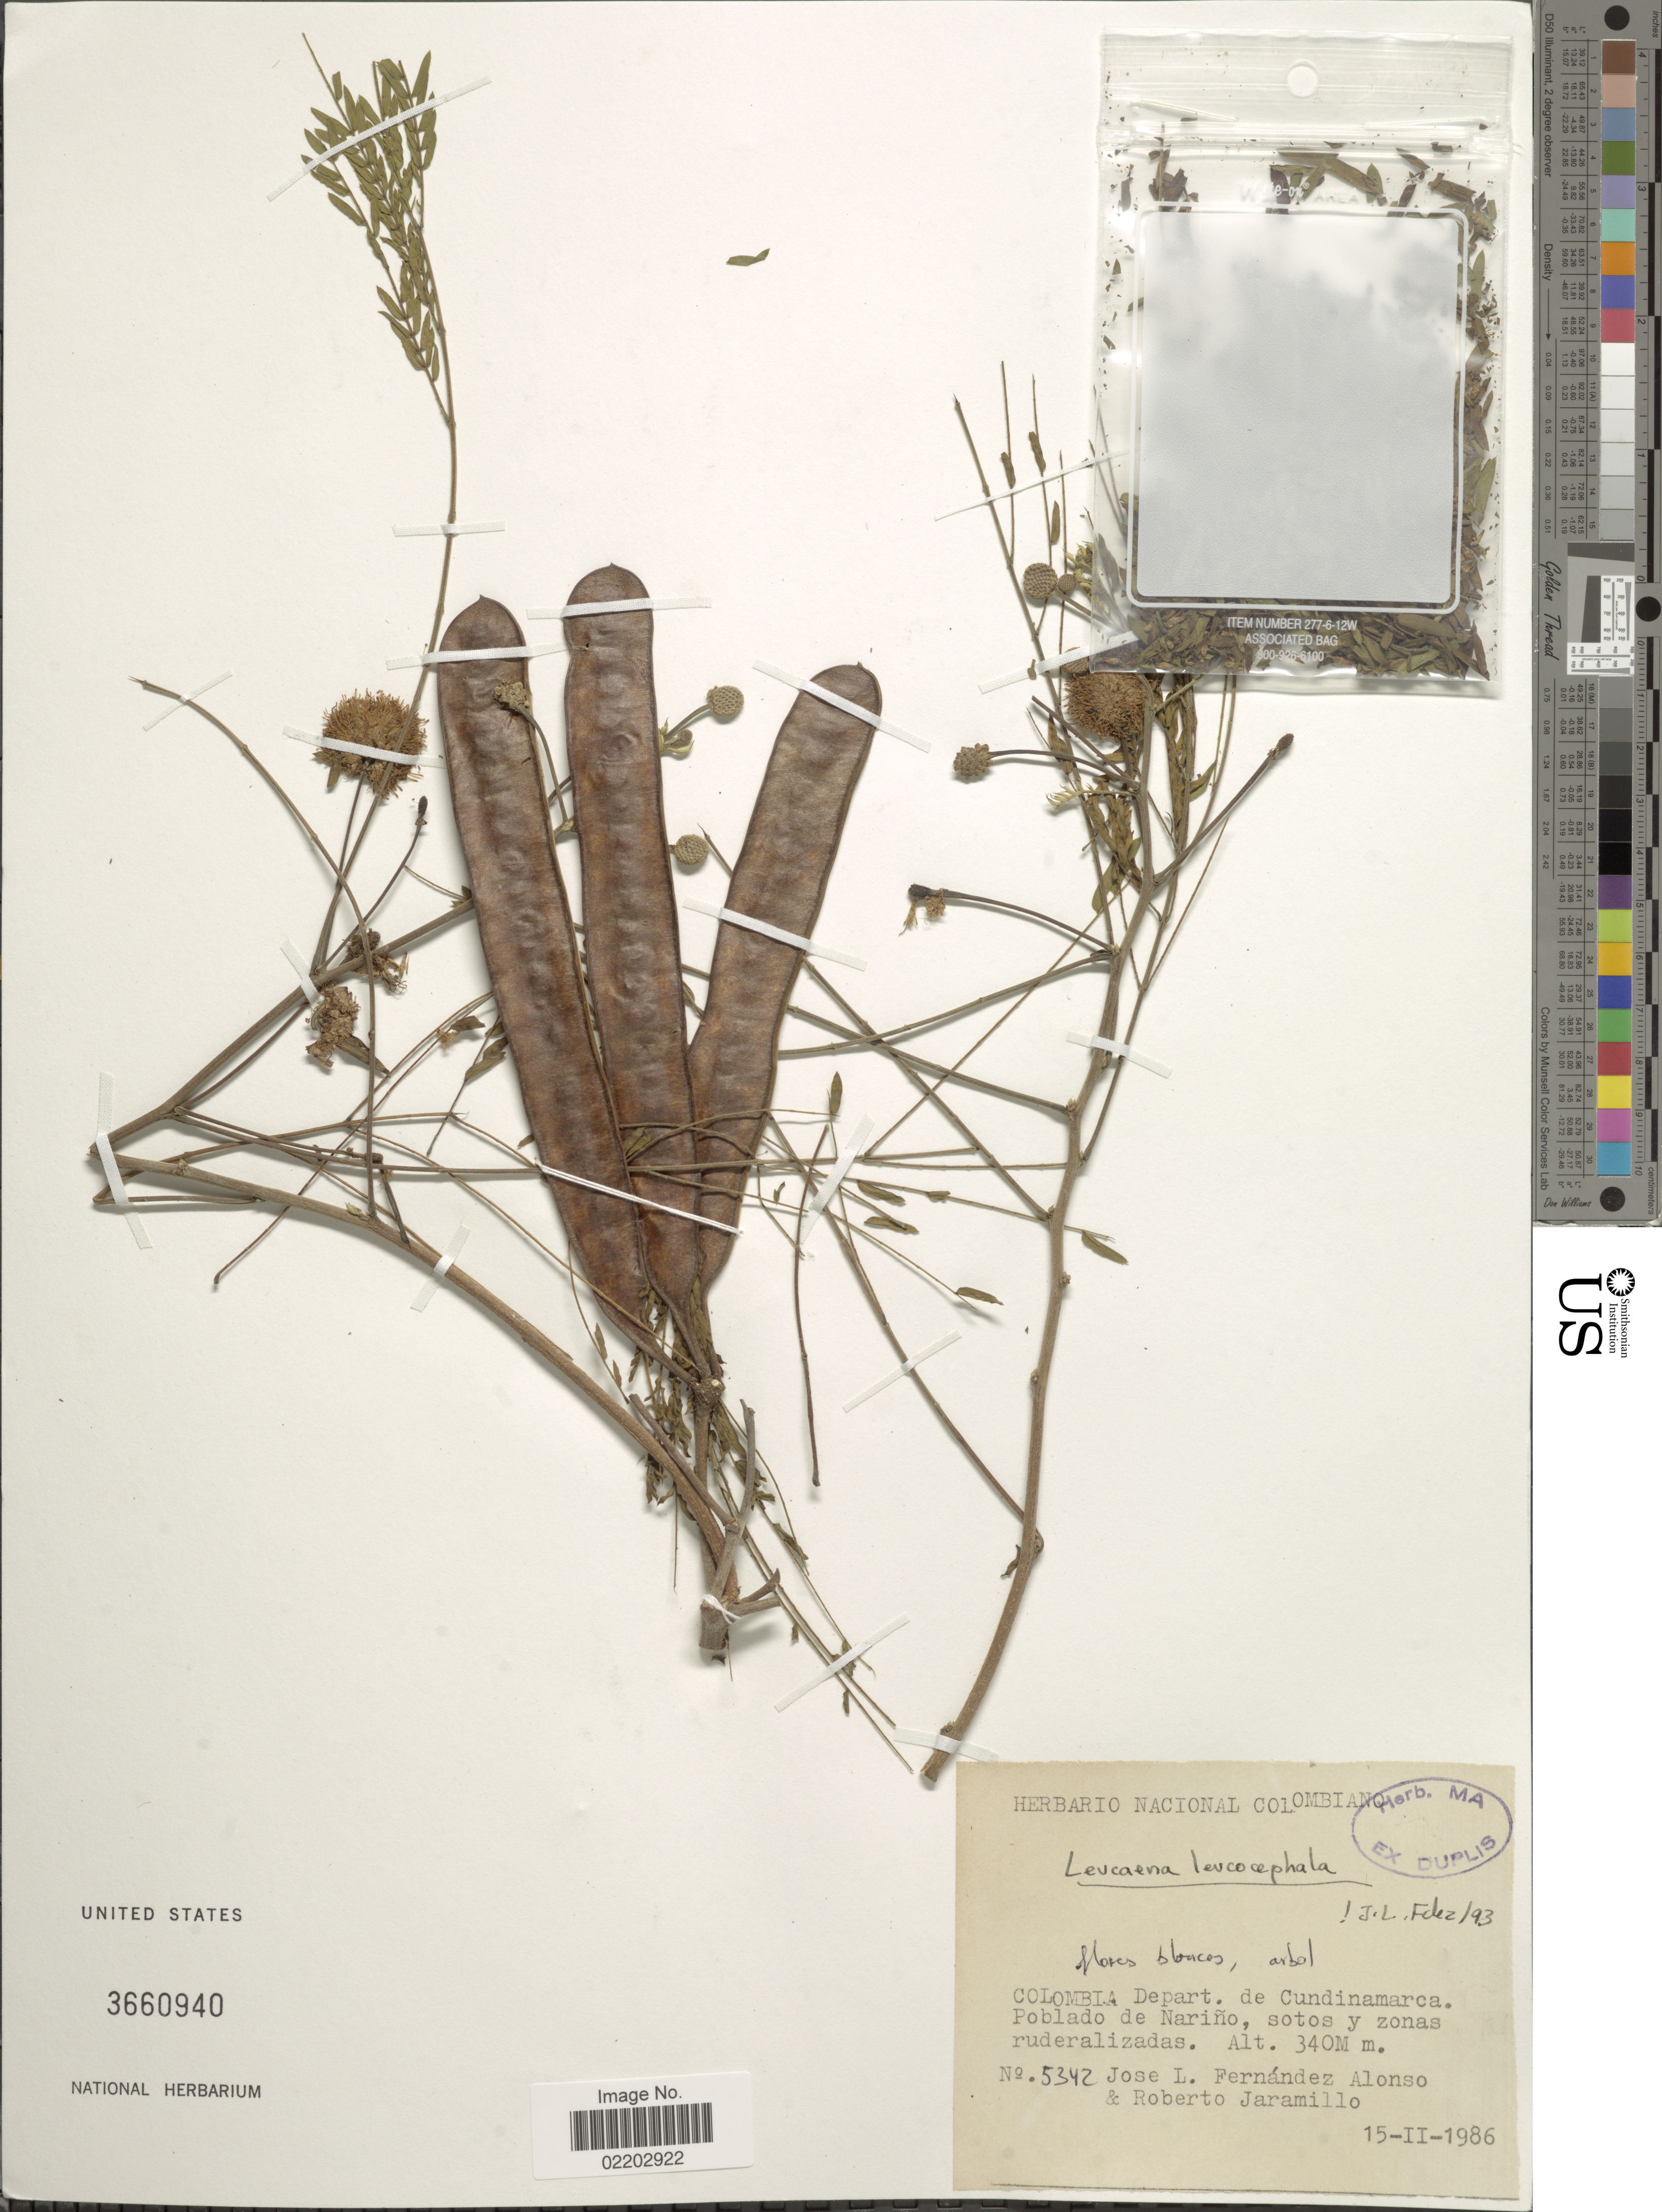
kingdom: Plantae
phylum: Tracheophyta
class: Magnoliopsida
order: Fabales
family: Fabaceae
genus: Leucaena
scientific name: Leucaena leucocephala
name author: (Lam.) de Wit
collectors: J. L. Fernández-Alonso & R. Jaramillo M.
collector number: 5342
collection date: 1986-02-15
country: Colombia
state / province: Cundinamarca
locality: Poblado de Nariño, sotos y zonas ruderalizadas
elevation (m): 340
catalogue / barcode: US 3660940